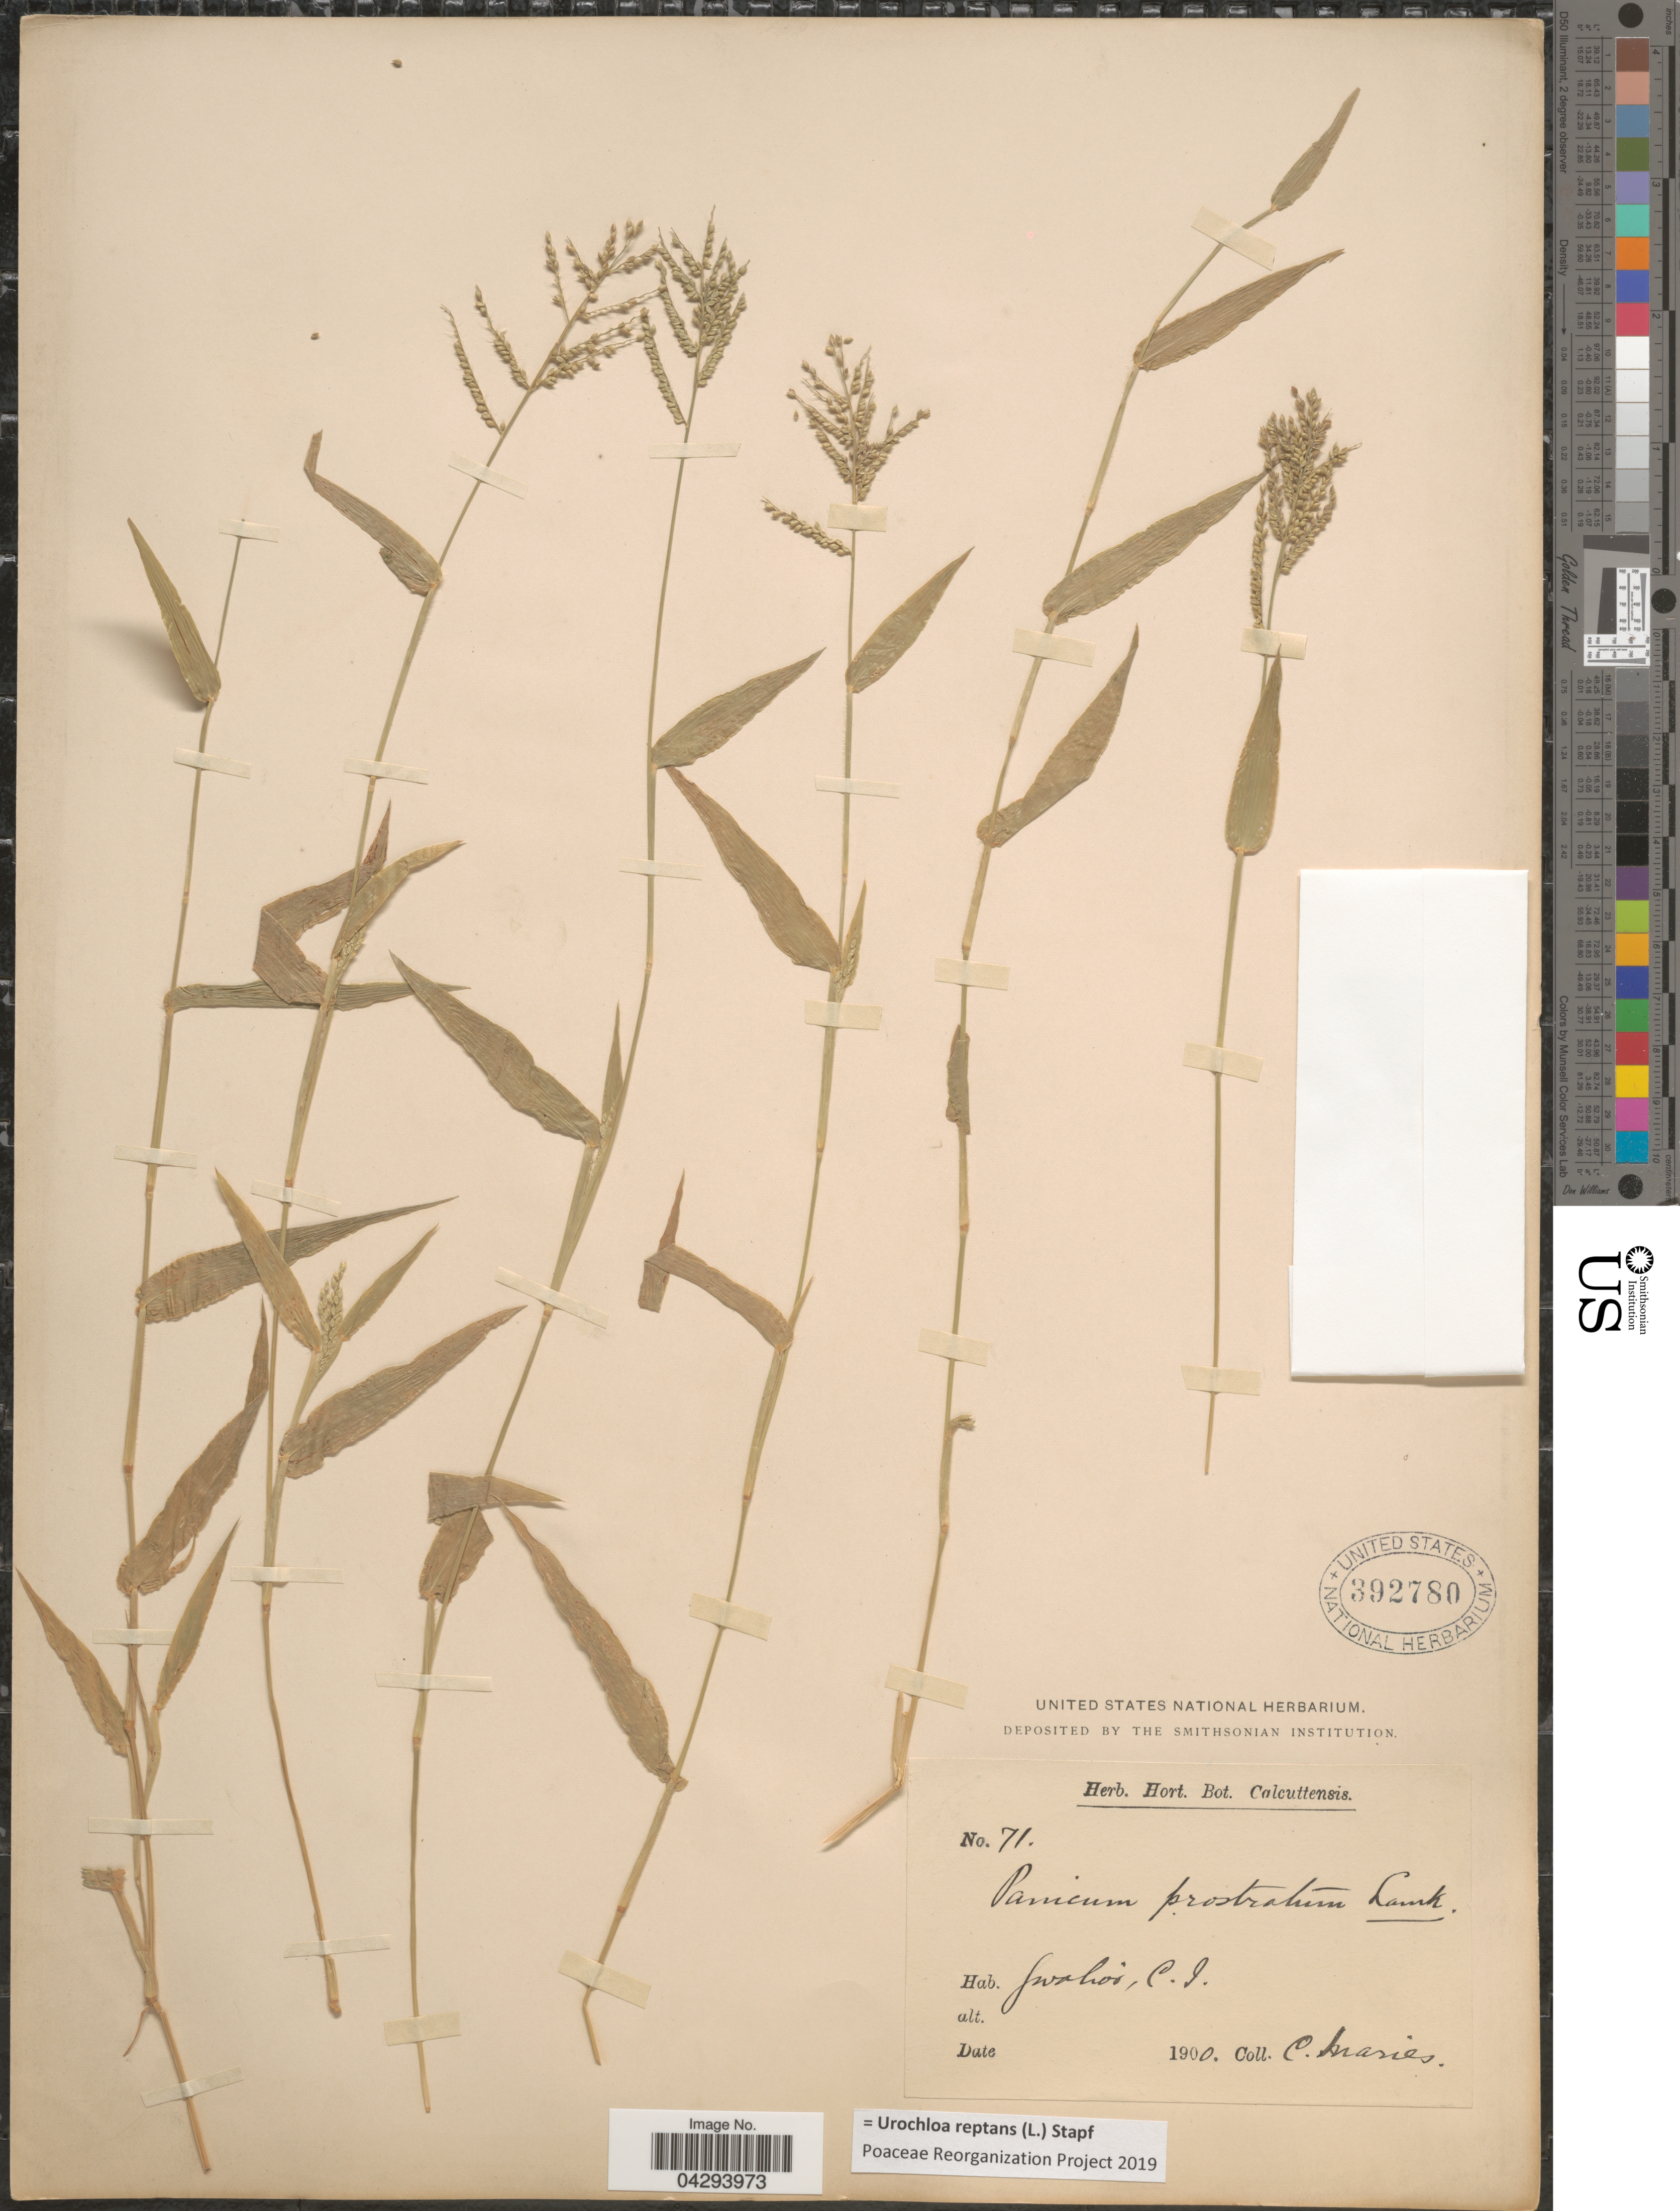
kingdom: Plantae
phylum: Tracheophyta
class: Liliopsida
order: Poales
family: Poaceae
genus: Urochloa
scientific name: Urochloa reptans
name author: (L.) Stapf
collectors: C. Maries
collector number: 71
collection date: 1900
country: India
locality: Gwalior, C.I.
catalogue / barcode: US 392780